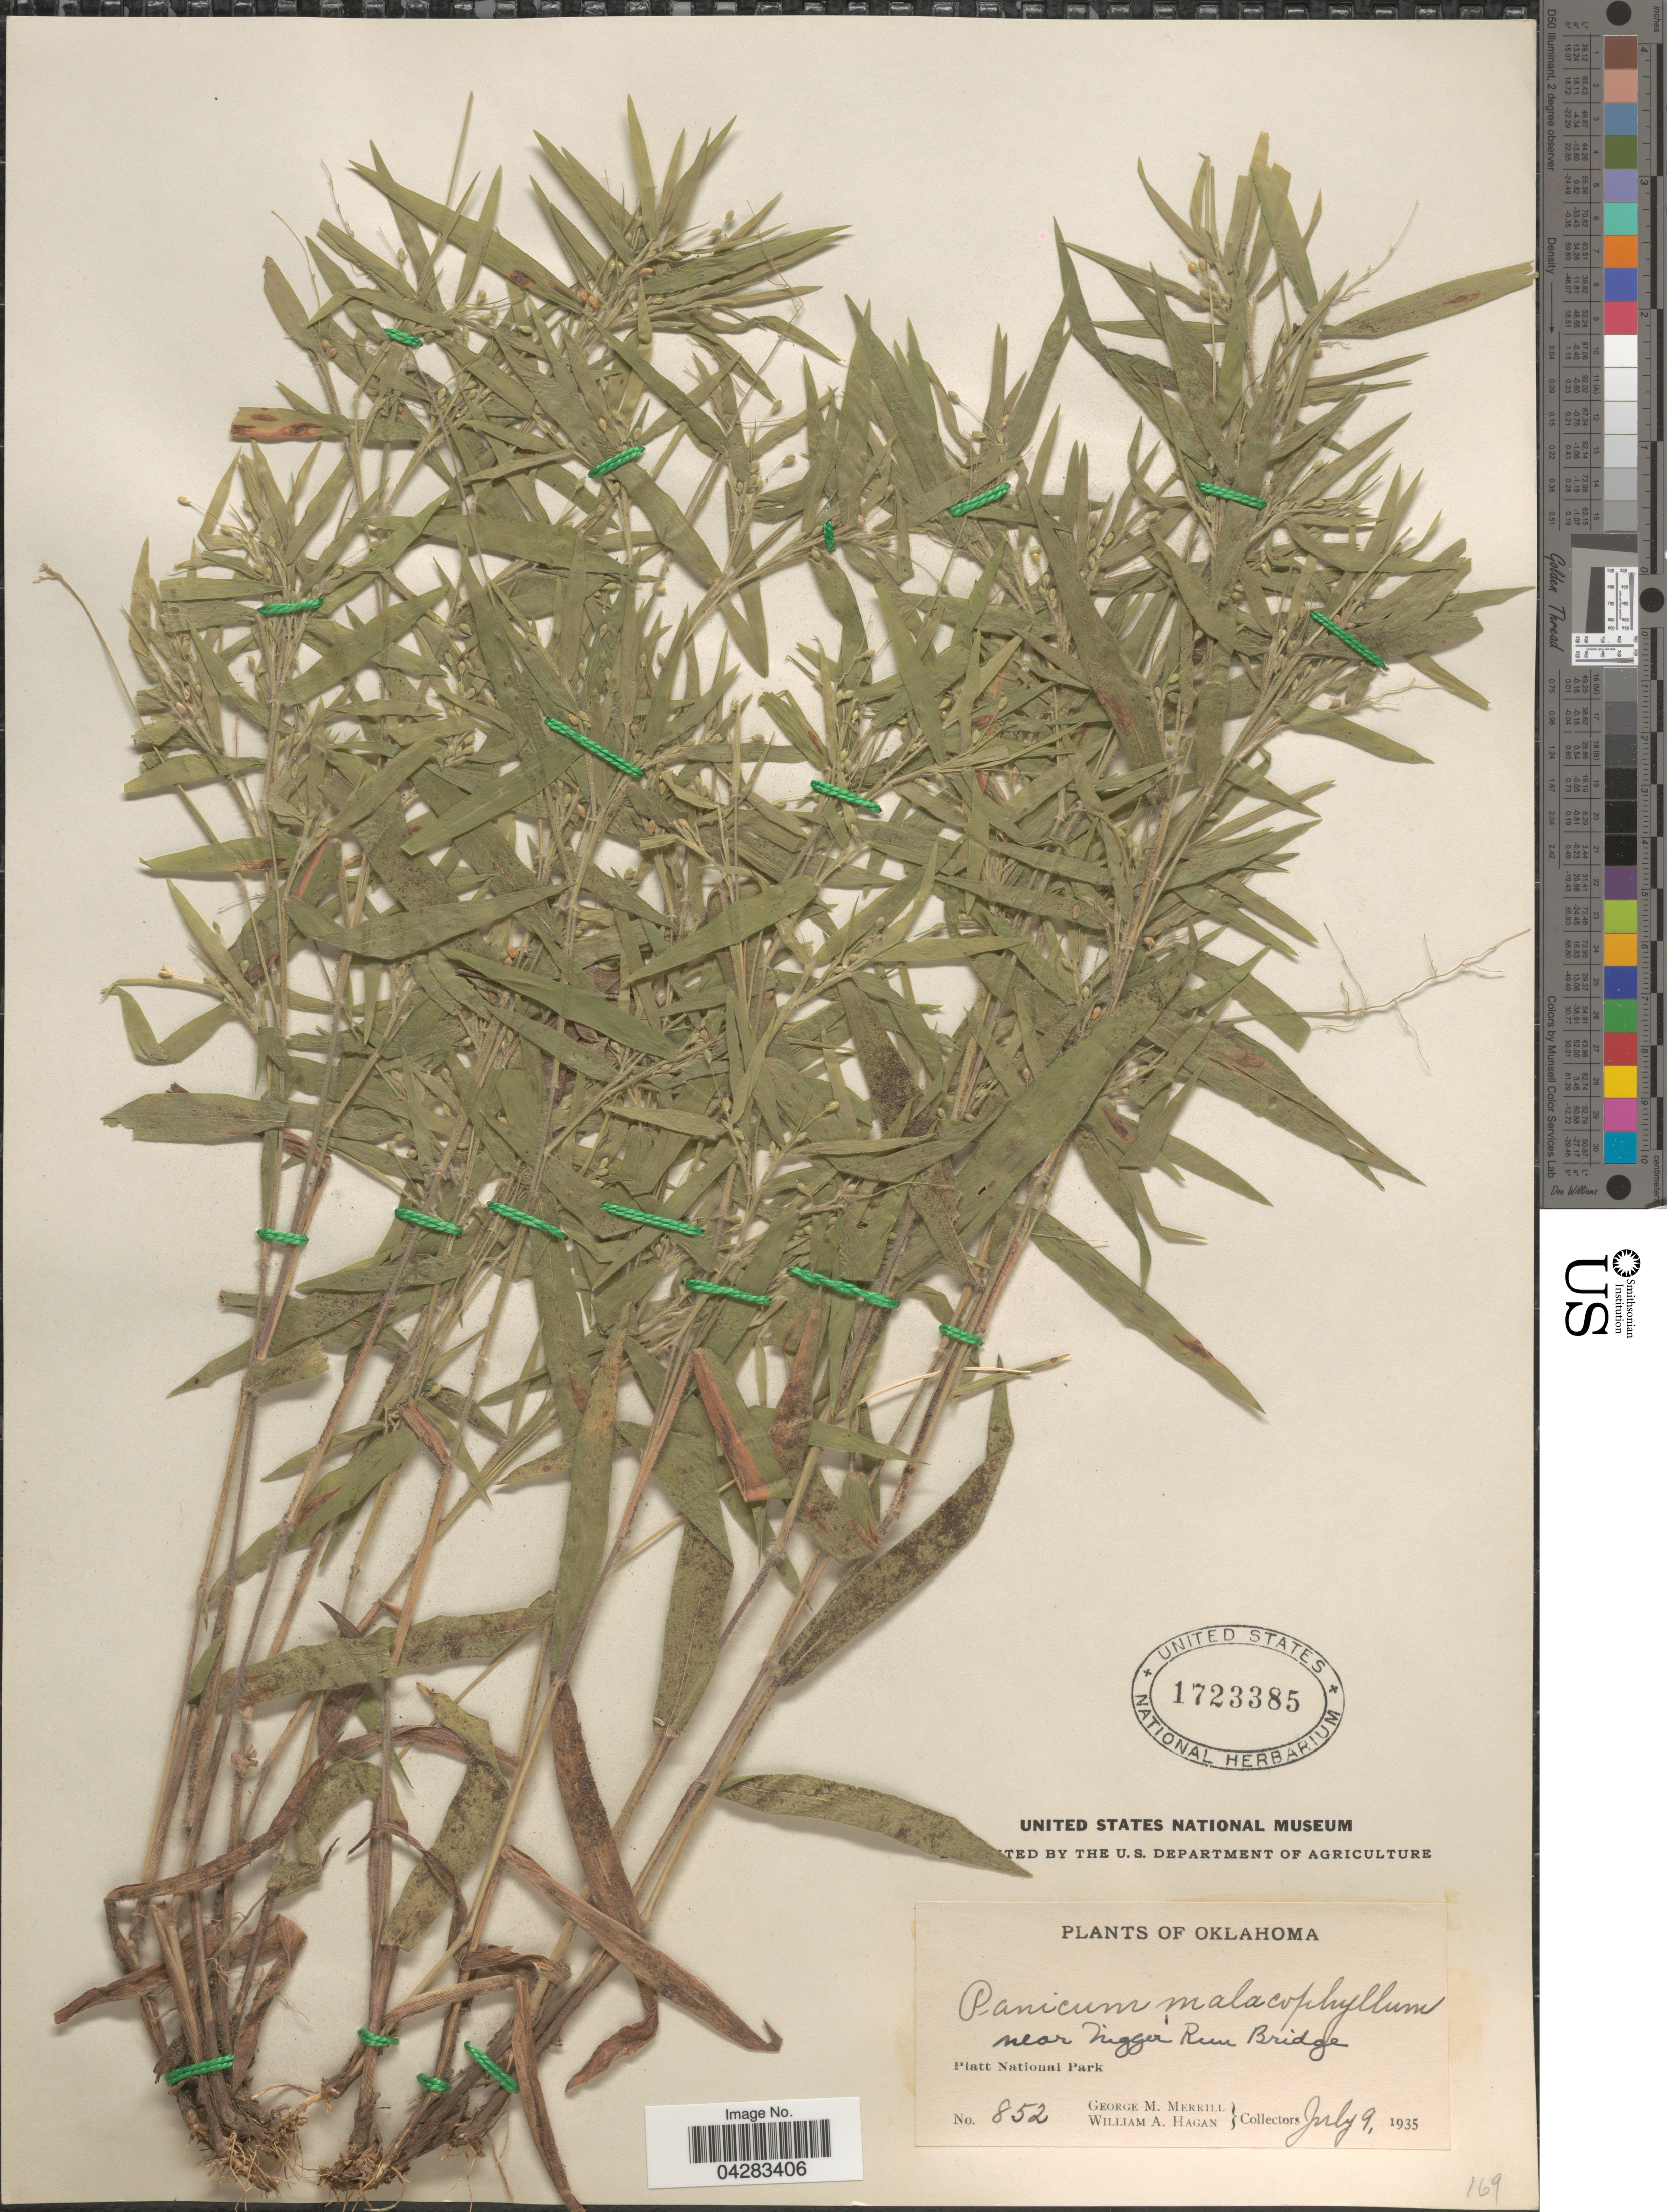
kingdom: Plantae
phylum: Tracheophyta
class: Liliopsida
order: Poales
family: Poaceae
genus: Dichanthelium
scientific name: Dichanthelium malacophyllum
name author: (Nash) Gould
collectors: G. M. Merrill & W. Hagan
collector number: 852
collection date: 1935-07-09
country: United States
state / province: Oklahoma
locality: Near Nigger Run Bridge. Platt National Park.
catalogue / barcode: US 1723385